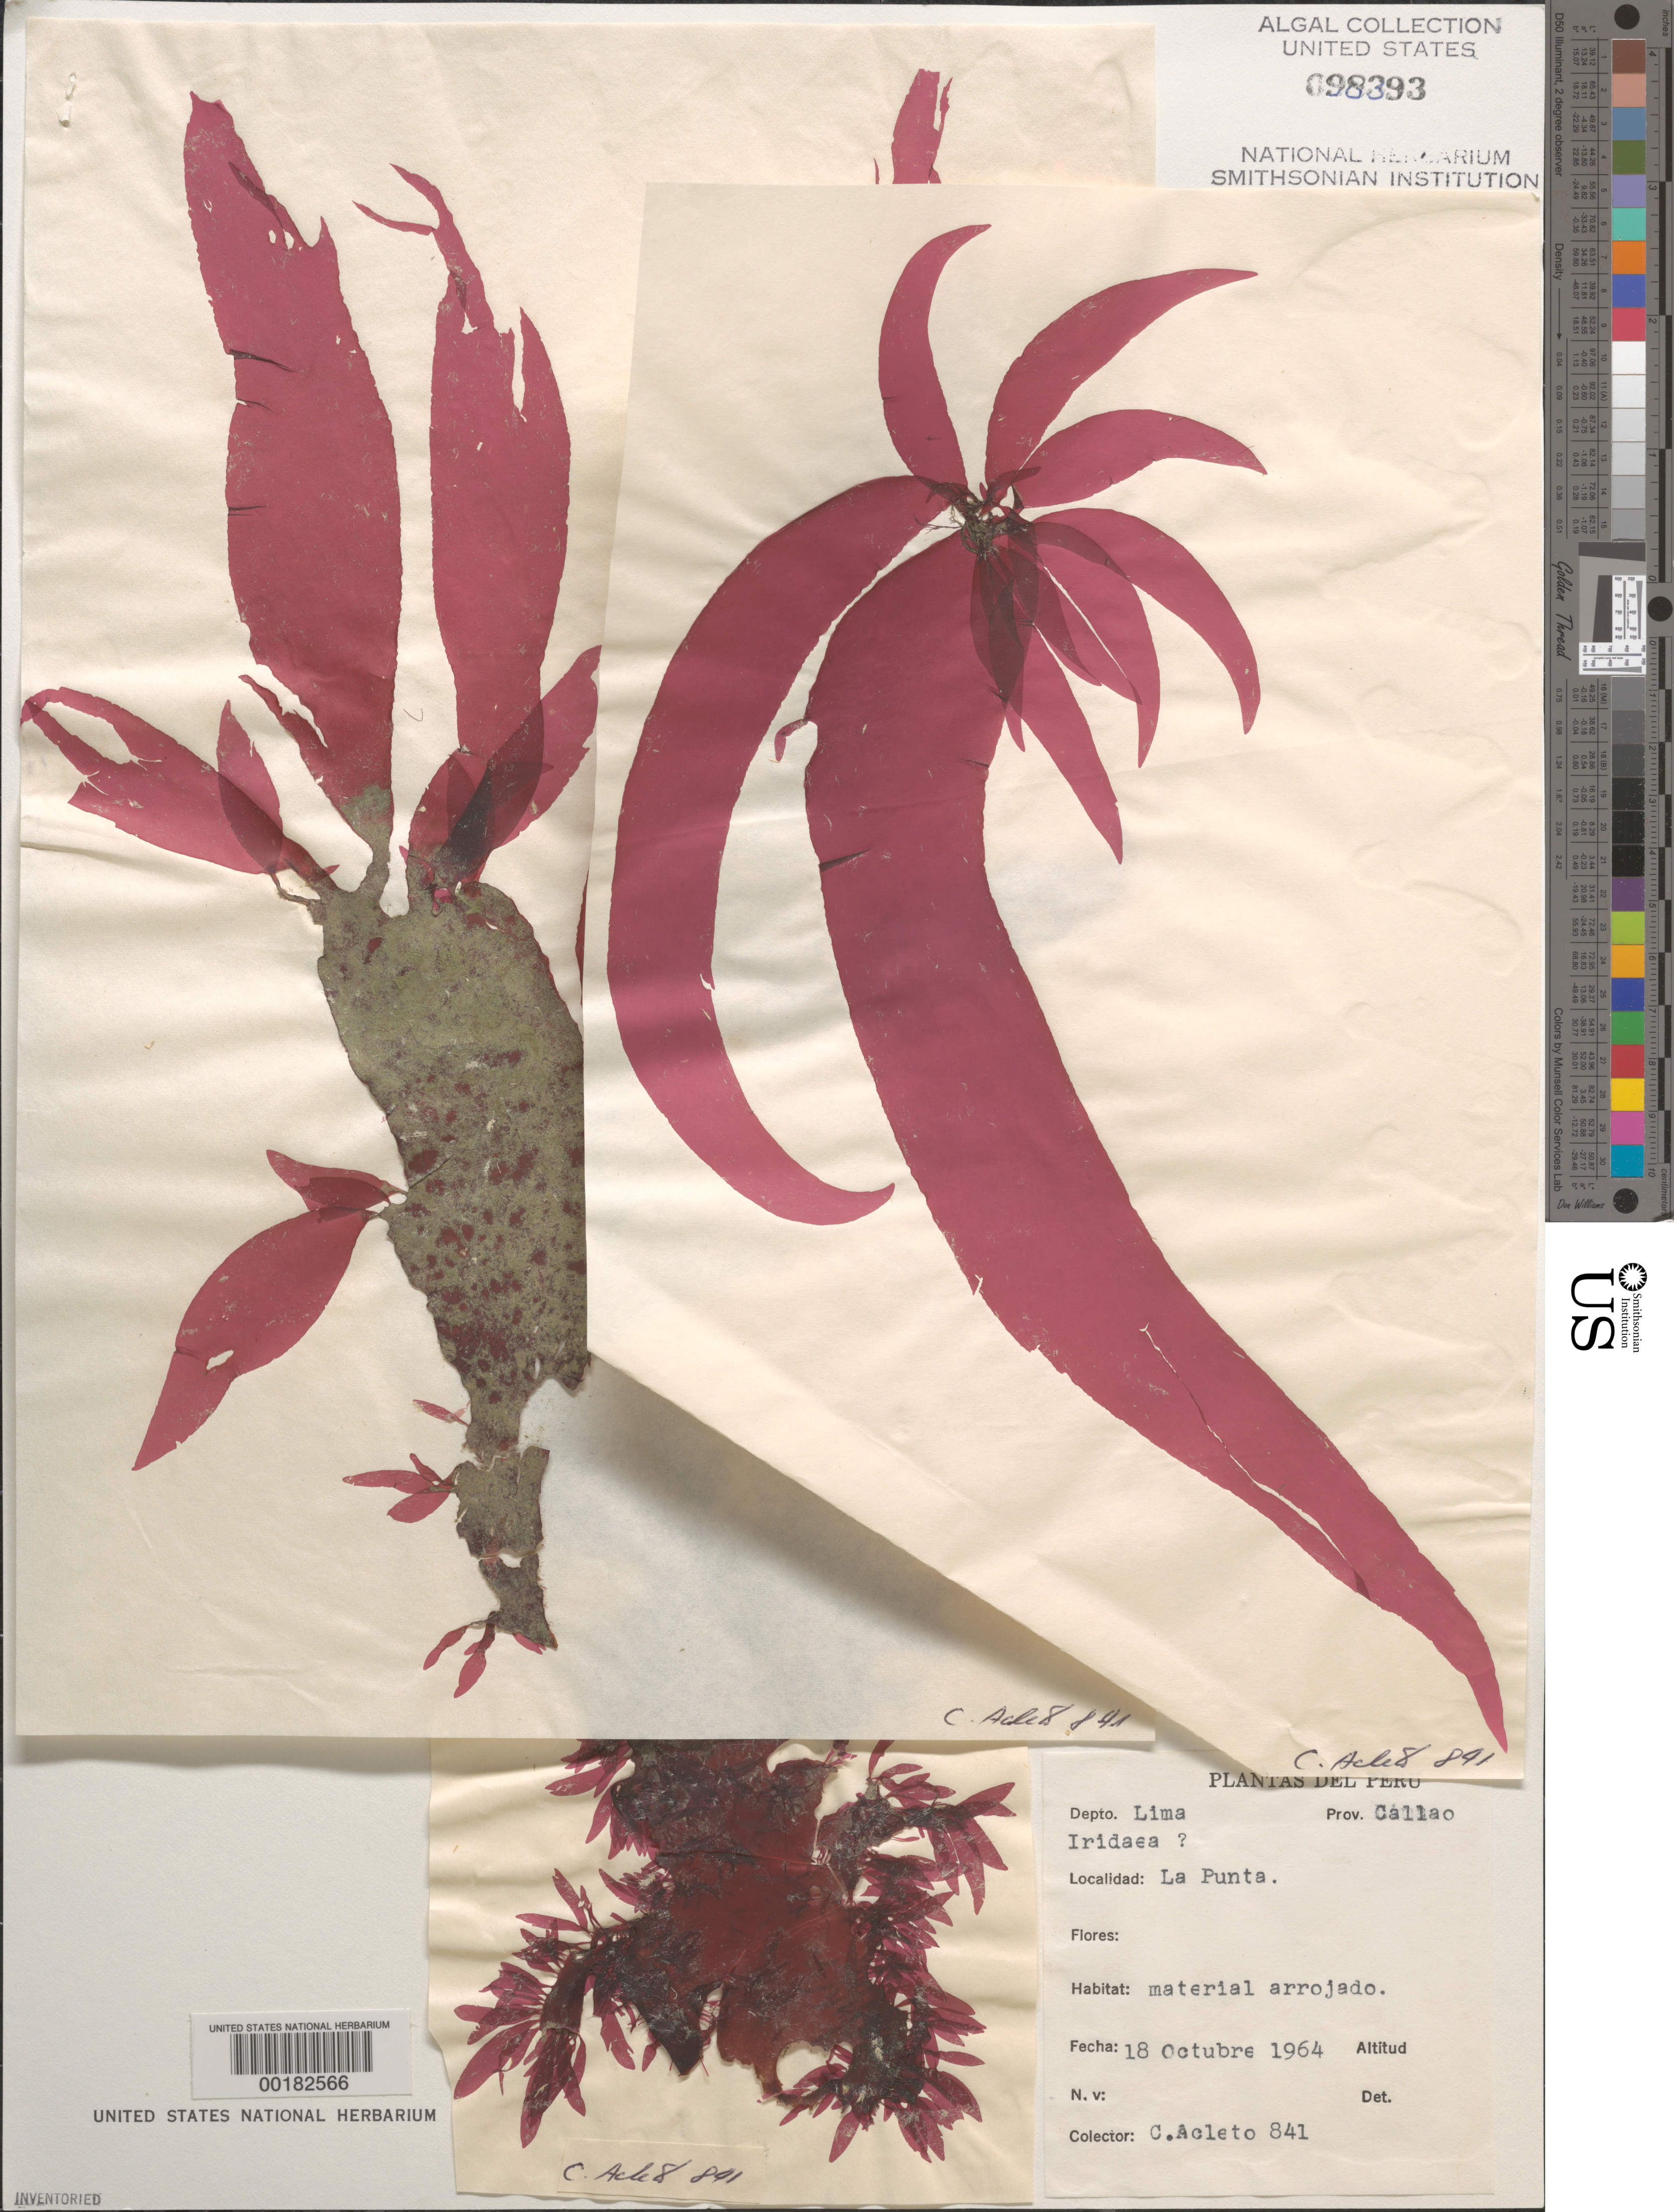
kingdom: Plantae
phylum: Rhodophyta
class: Florideophyceae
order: Gigartinales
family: Gigartinaceae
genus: Iridaea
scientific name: Iridaea sp.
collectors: C. Acleto O.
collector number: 841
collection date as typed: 18 Oct 1964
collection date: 1964-10-18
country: Peru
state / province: Lima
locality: La punta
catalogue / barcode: US 98393